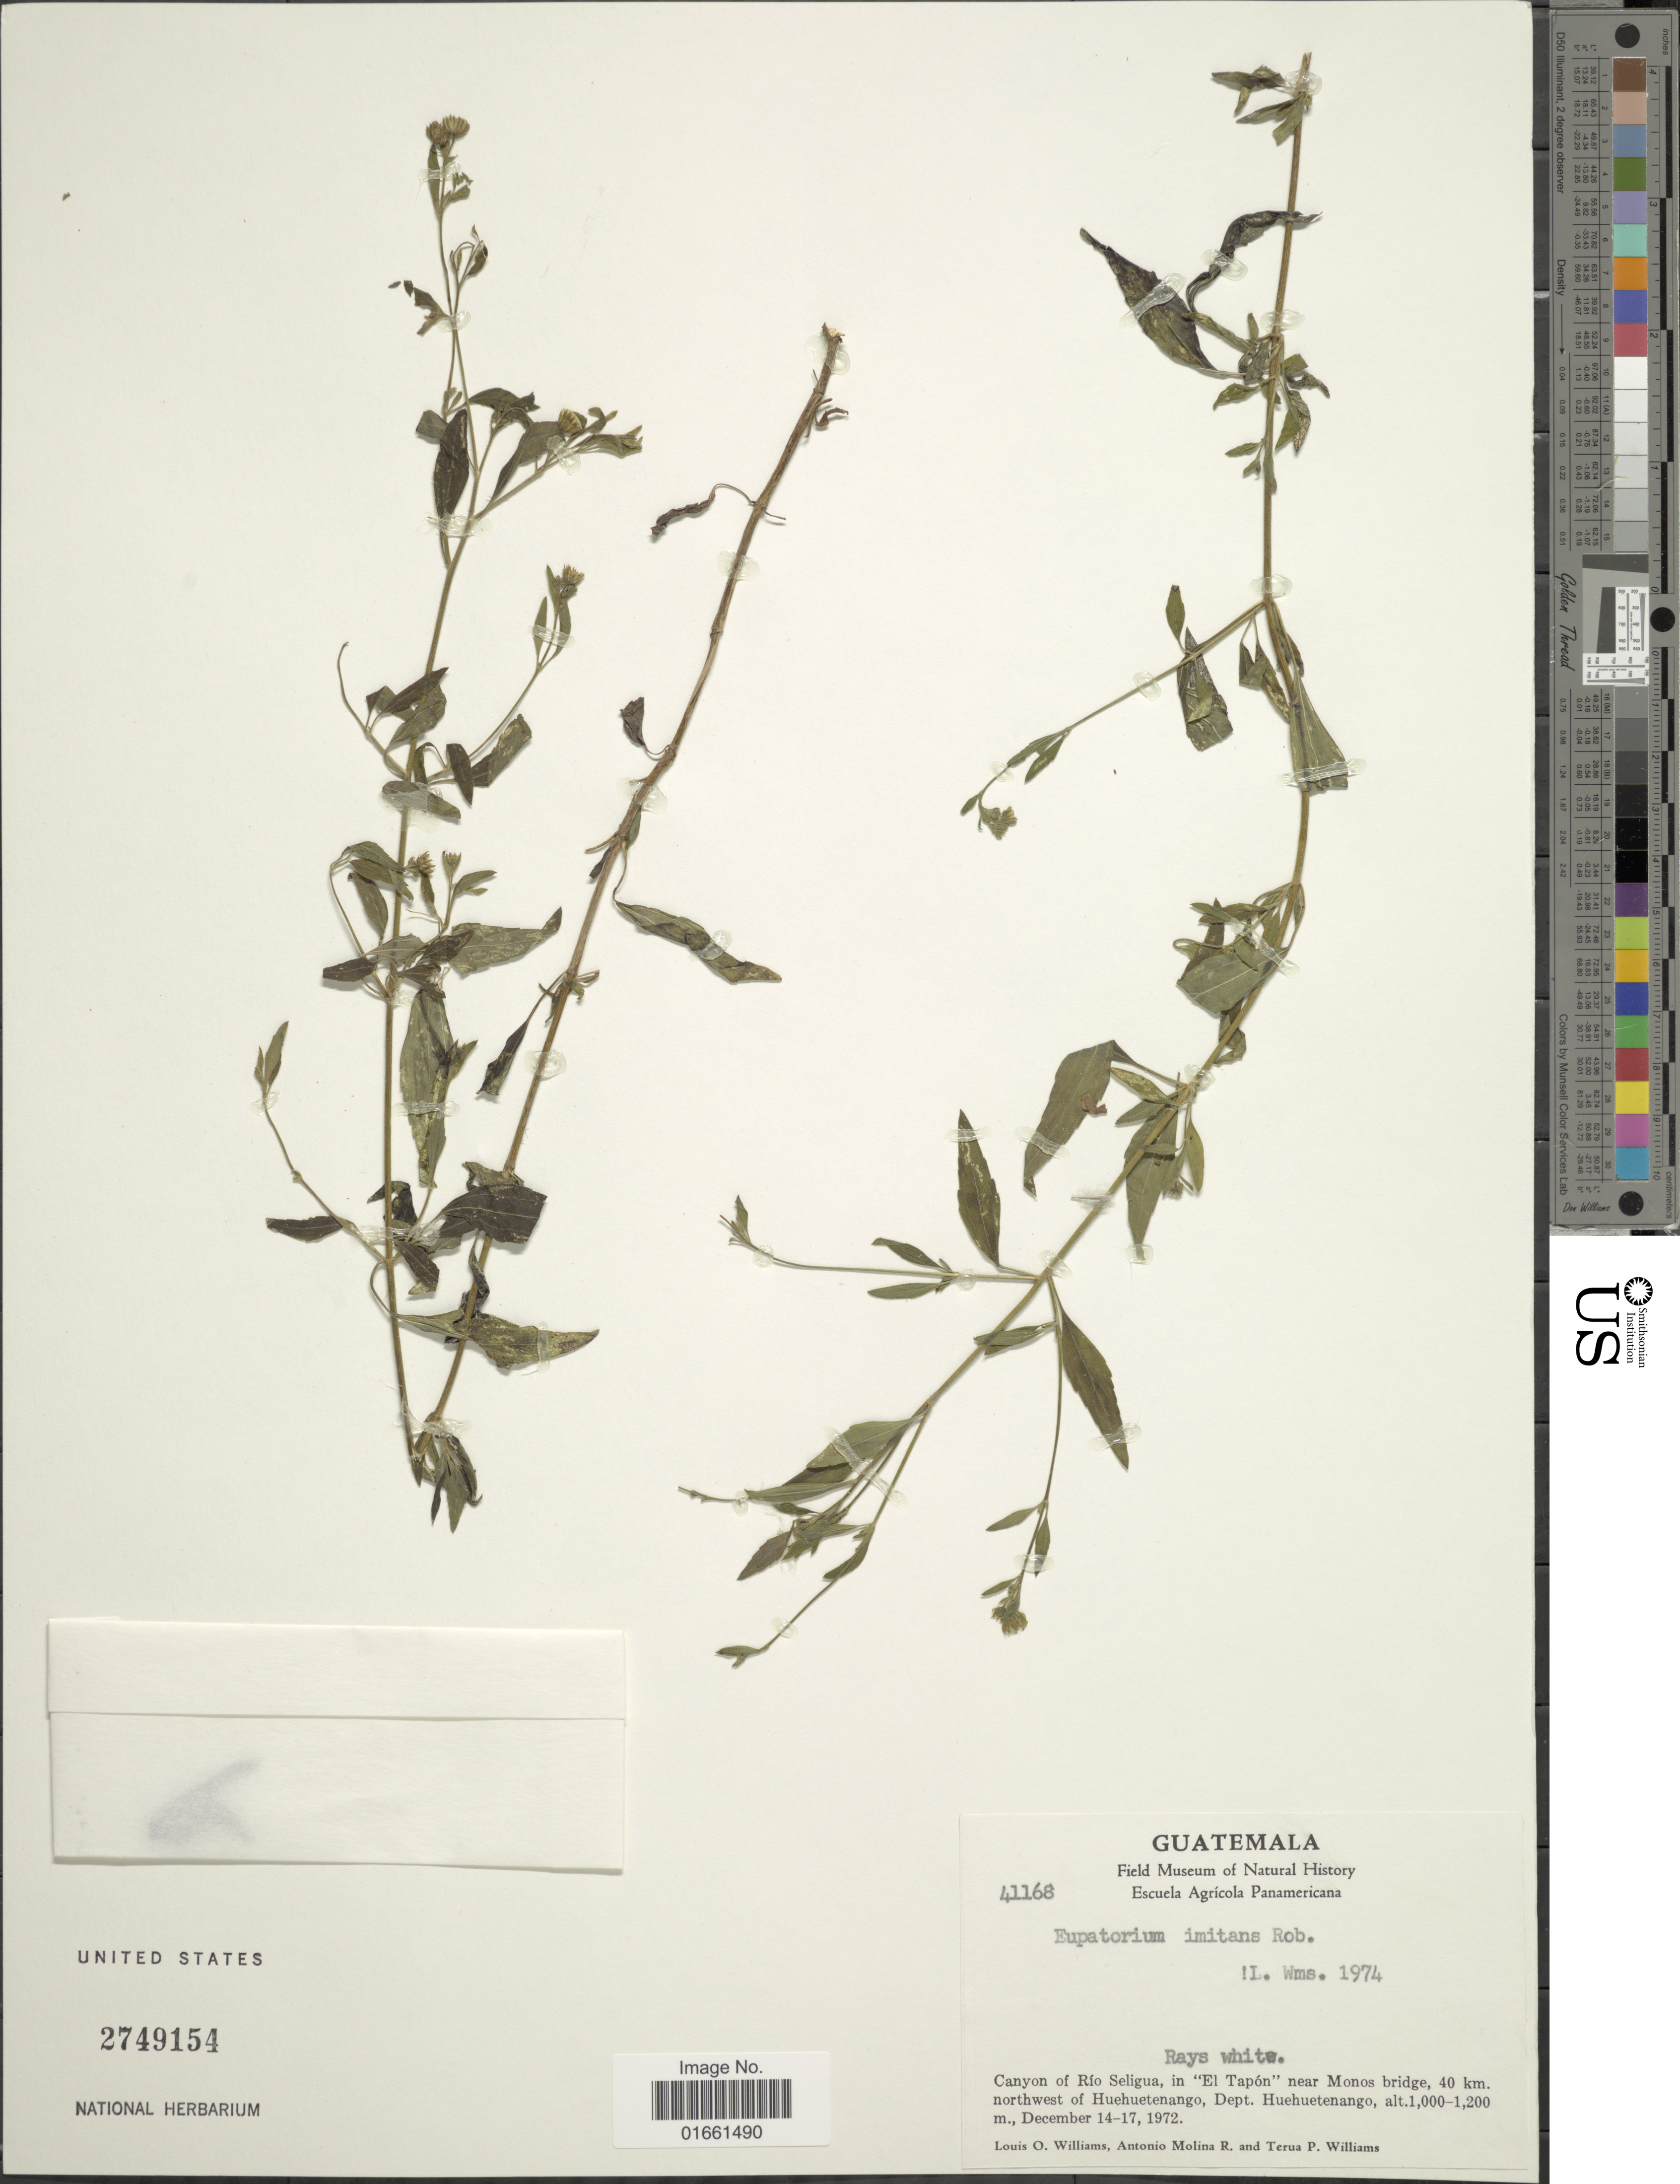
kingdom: Plantae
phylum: Tracheophyta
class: Magnoliopsida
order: Asterales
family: Asteraceae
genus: Fleischmannia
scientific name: Fleischmannia imitans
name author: (B.L. Rob.) R.M. King & H. Rob.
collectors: L. O. Williams, A. Molina R. & T. P. Williams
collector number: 41168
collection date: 1972-12-14/1972-12-17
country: Guatemala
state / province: Huehuetenango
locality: Canyon of Rio Seligua, in "El Tapon" near Monos bridge, 40 km northwest of Huehuetenango. Dept Huehuetenango.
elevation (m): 1000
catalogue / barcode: US 2749154